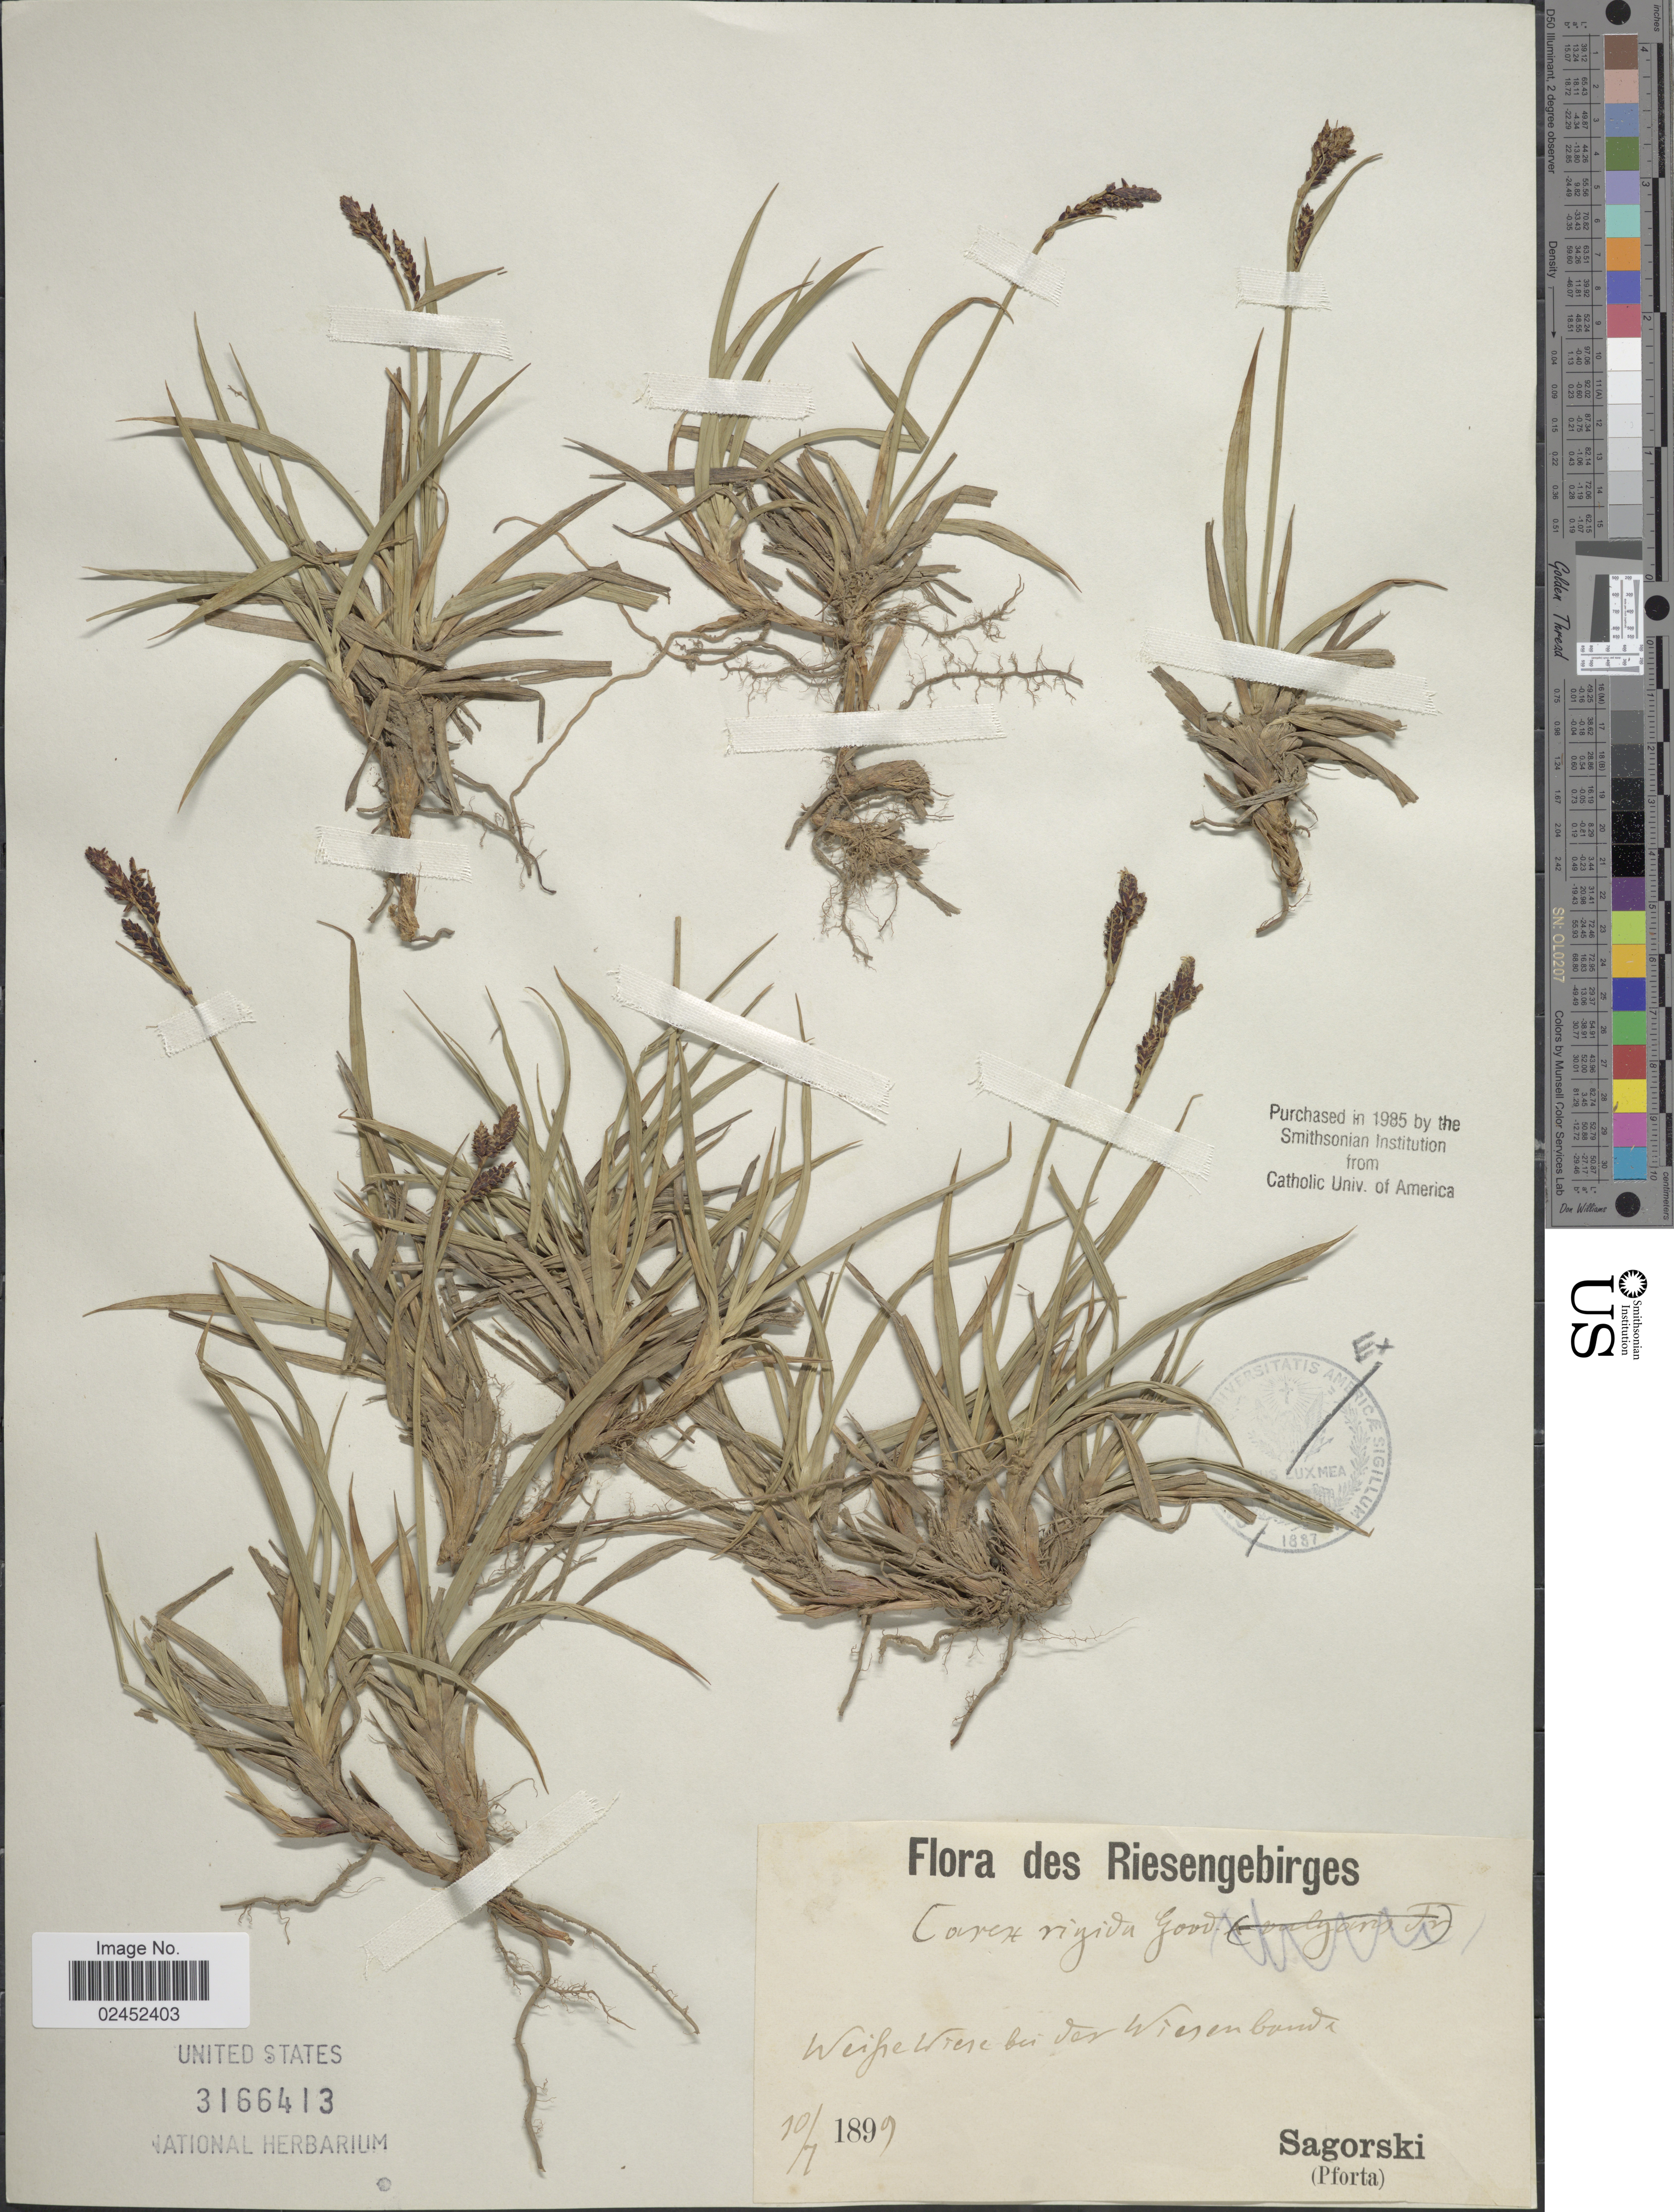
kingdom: Plantae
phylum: Tracheophyta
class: Liliopsida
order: Poales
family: Cyperaceae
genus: Carex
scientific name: Carex dacica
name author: Heuff.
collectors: -. Sagorski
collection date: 1899-07-10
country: Germany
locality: Weif [illegible text] Wiese bei der Wiesenbundt. Riesengebirges.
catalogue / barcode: US 3166413